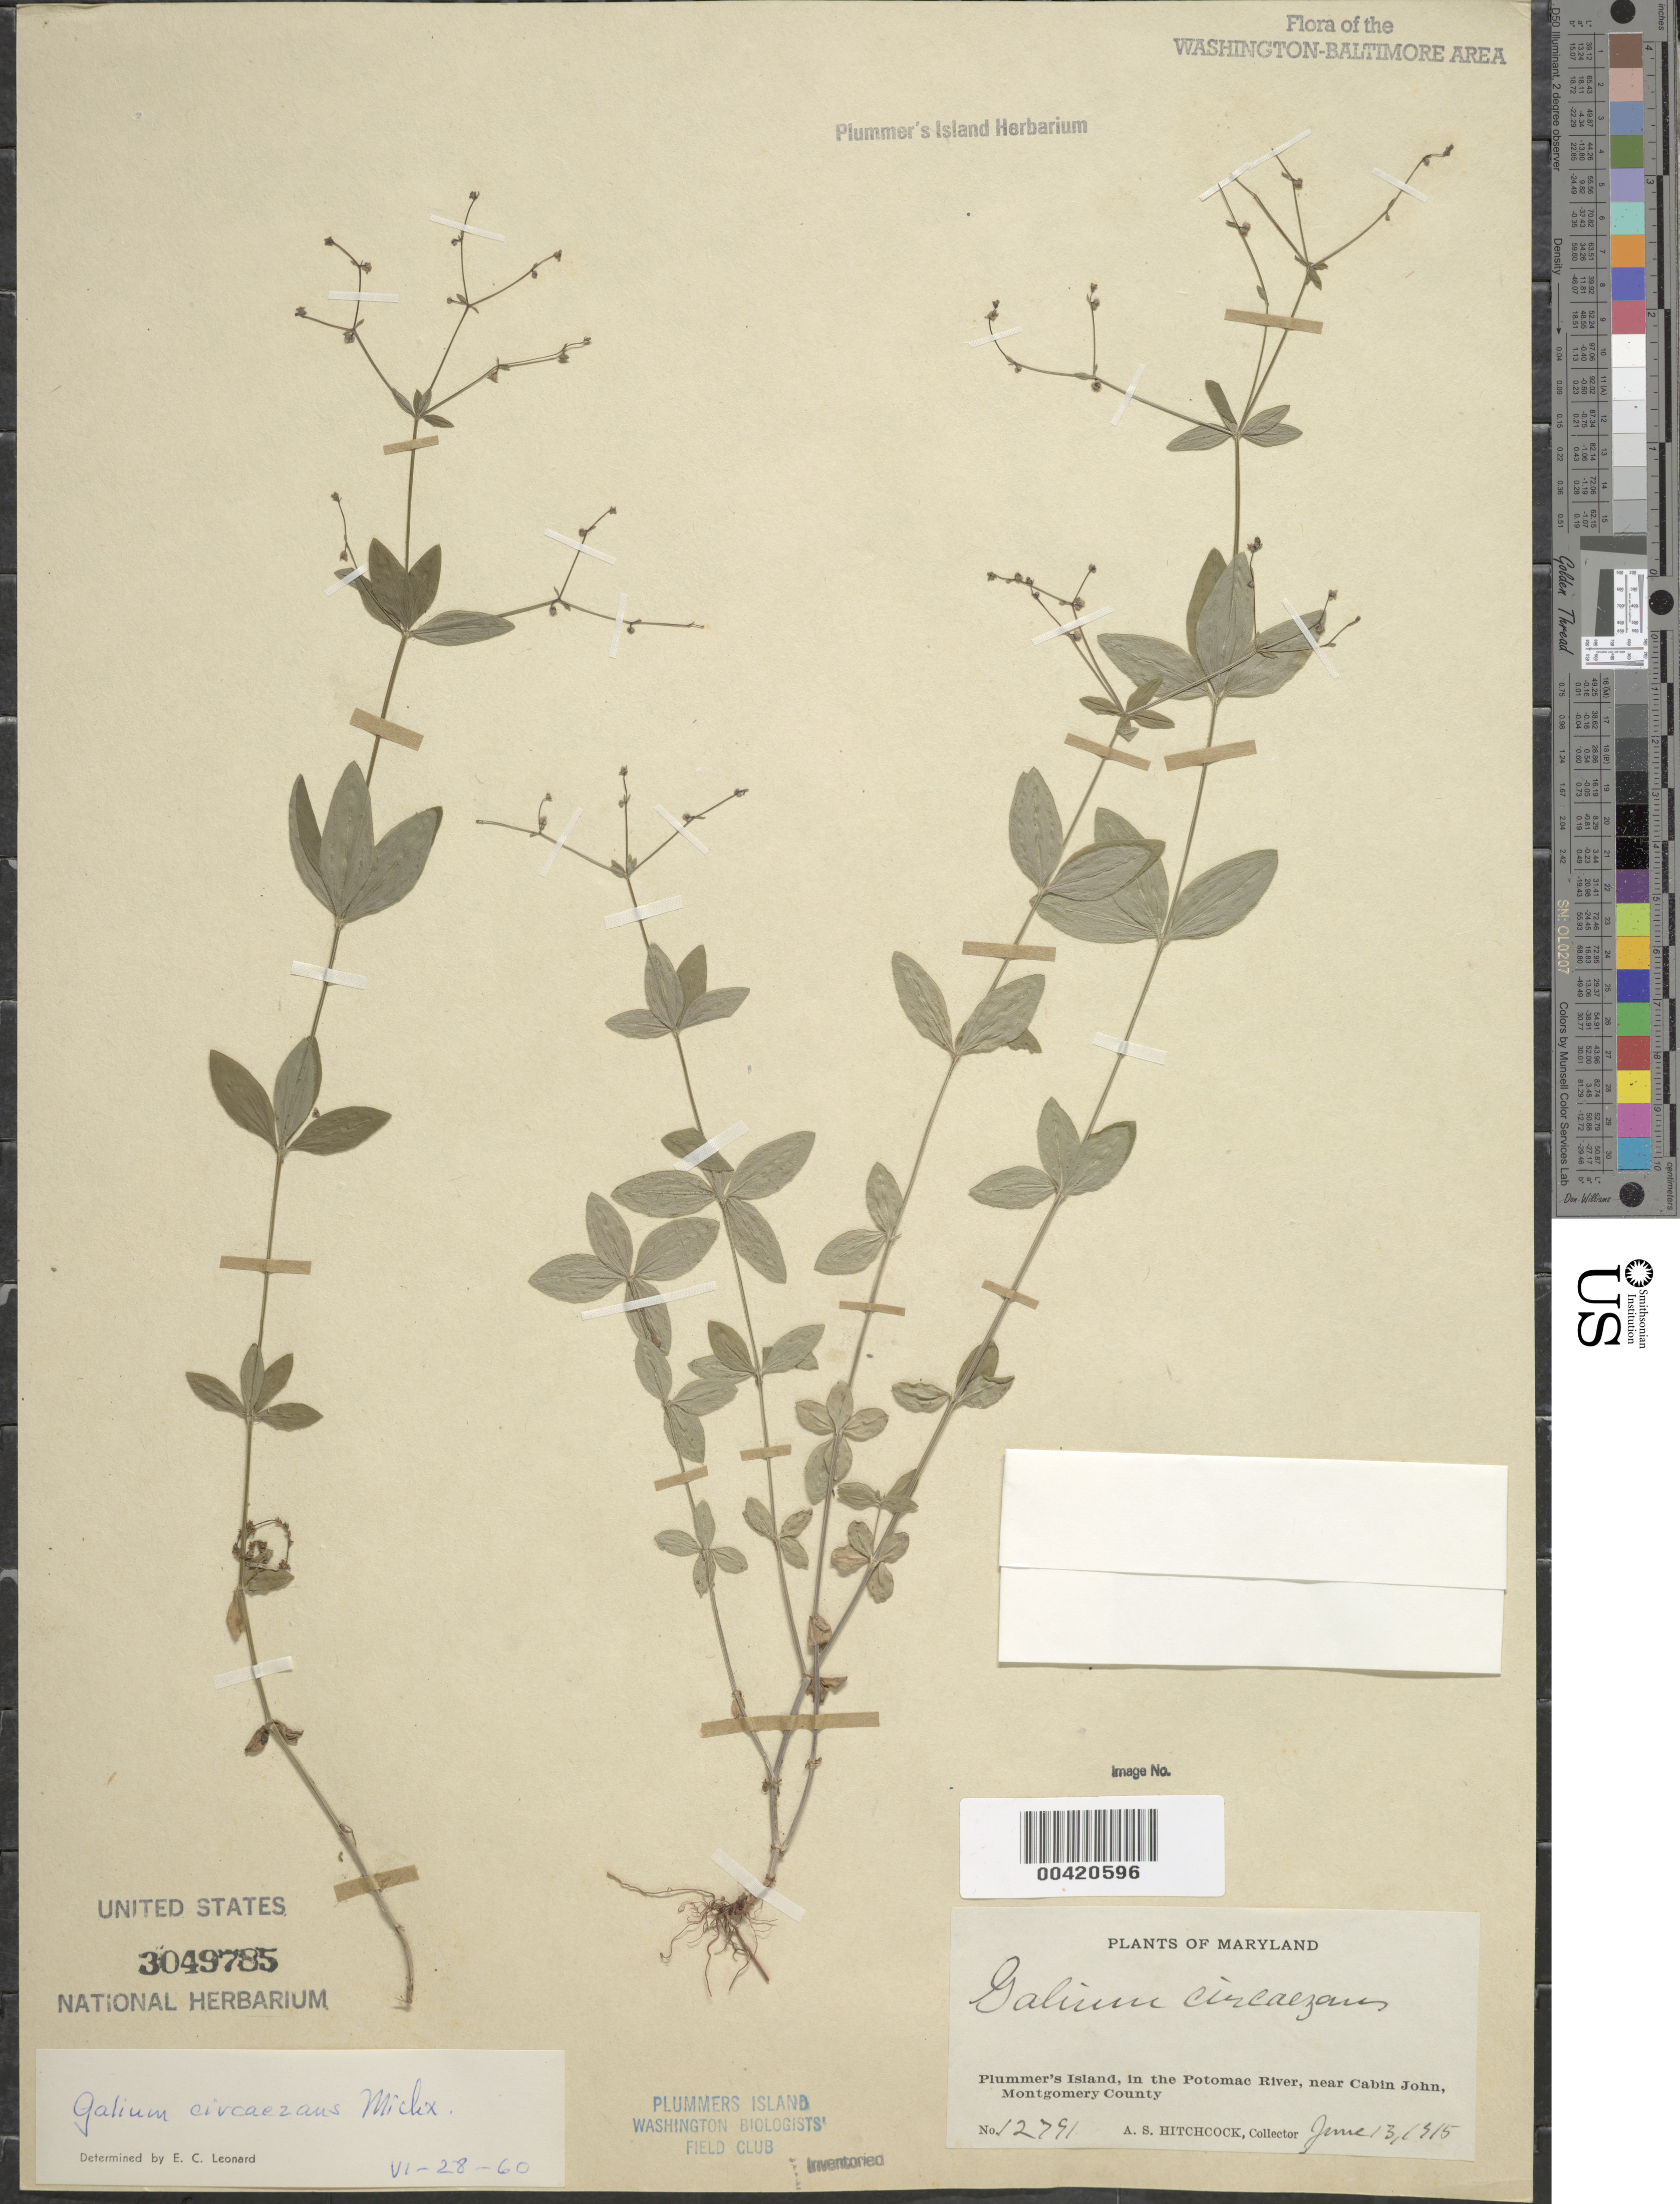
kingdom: Plantae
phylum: Tracheophyta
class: Magnoliopsida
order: Gentianales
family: Rubiaceae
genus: Galium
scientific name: Galium circaezans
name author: Michx.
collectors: A. S. Hitchcock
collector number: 12791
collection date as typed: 13 Jun 1915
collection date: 1915-06-13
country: United States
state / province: Maryland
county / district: Montgomery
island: Plummers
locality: Plummer's Island C. & O. Canal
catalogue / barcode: US 3049785